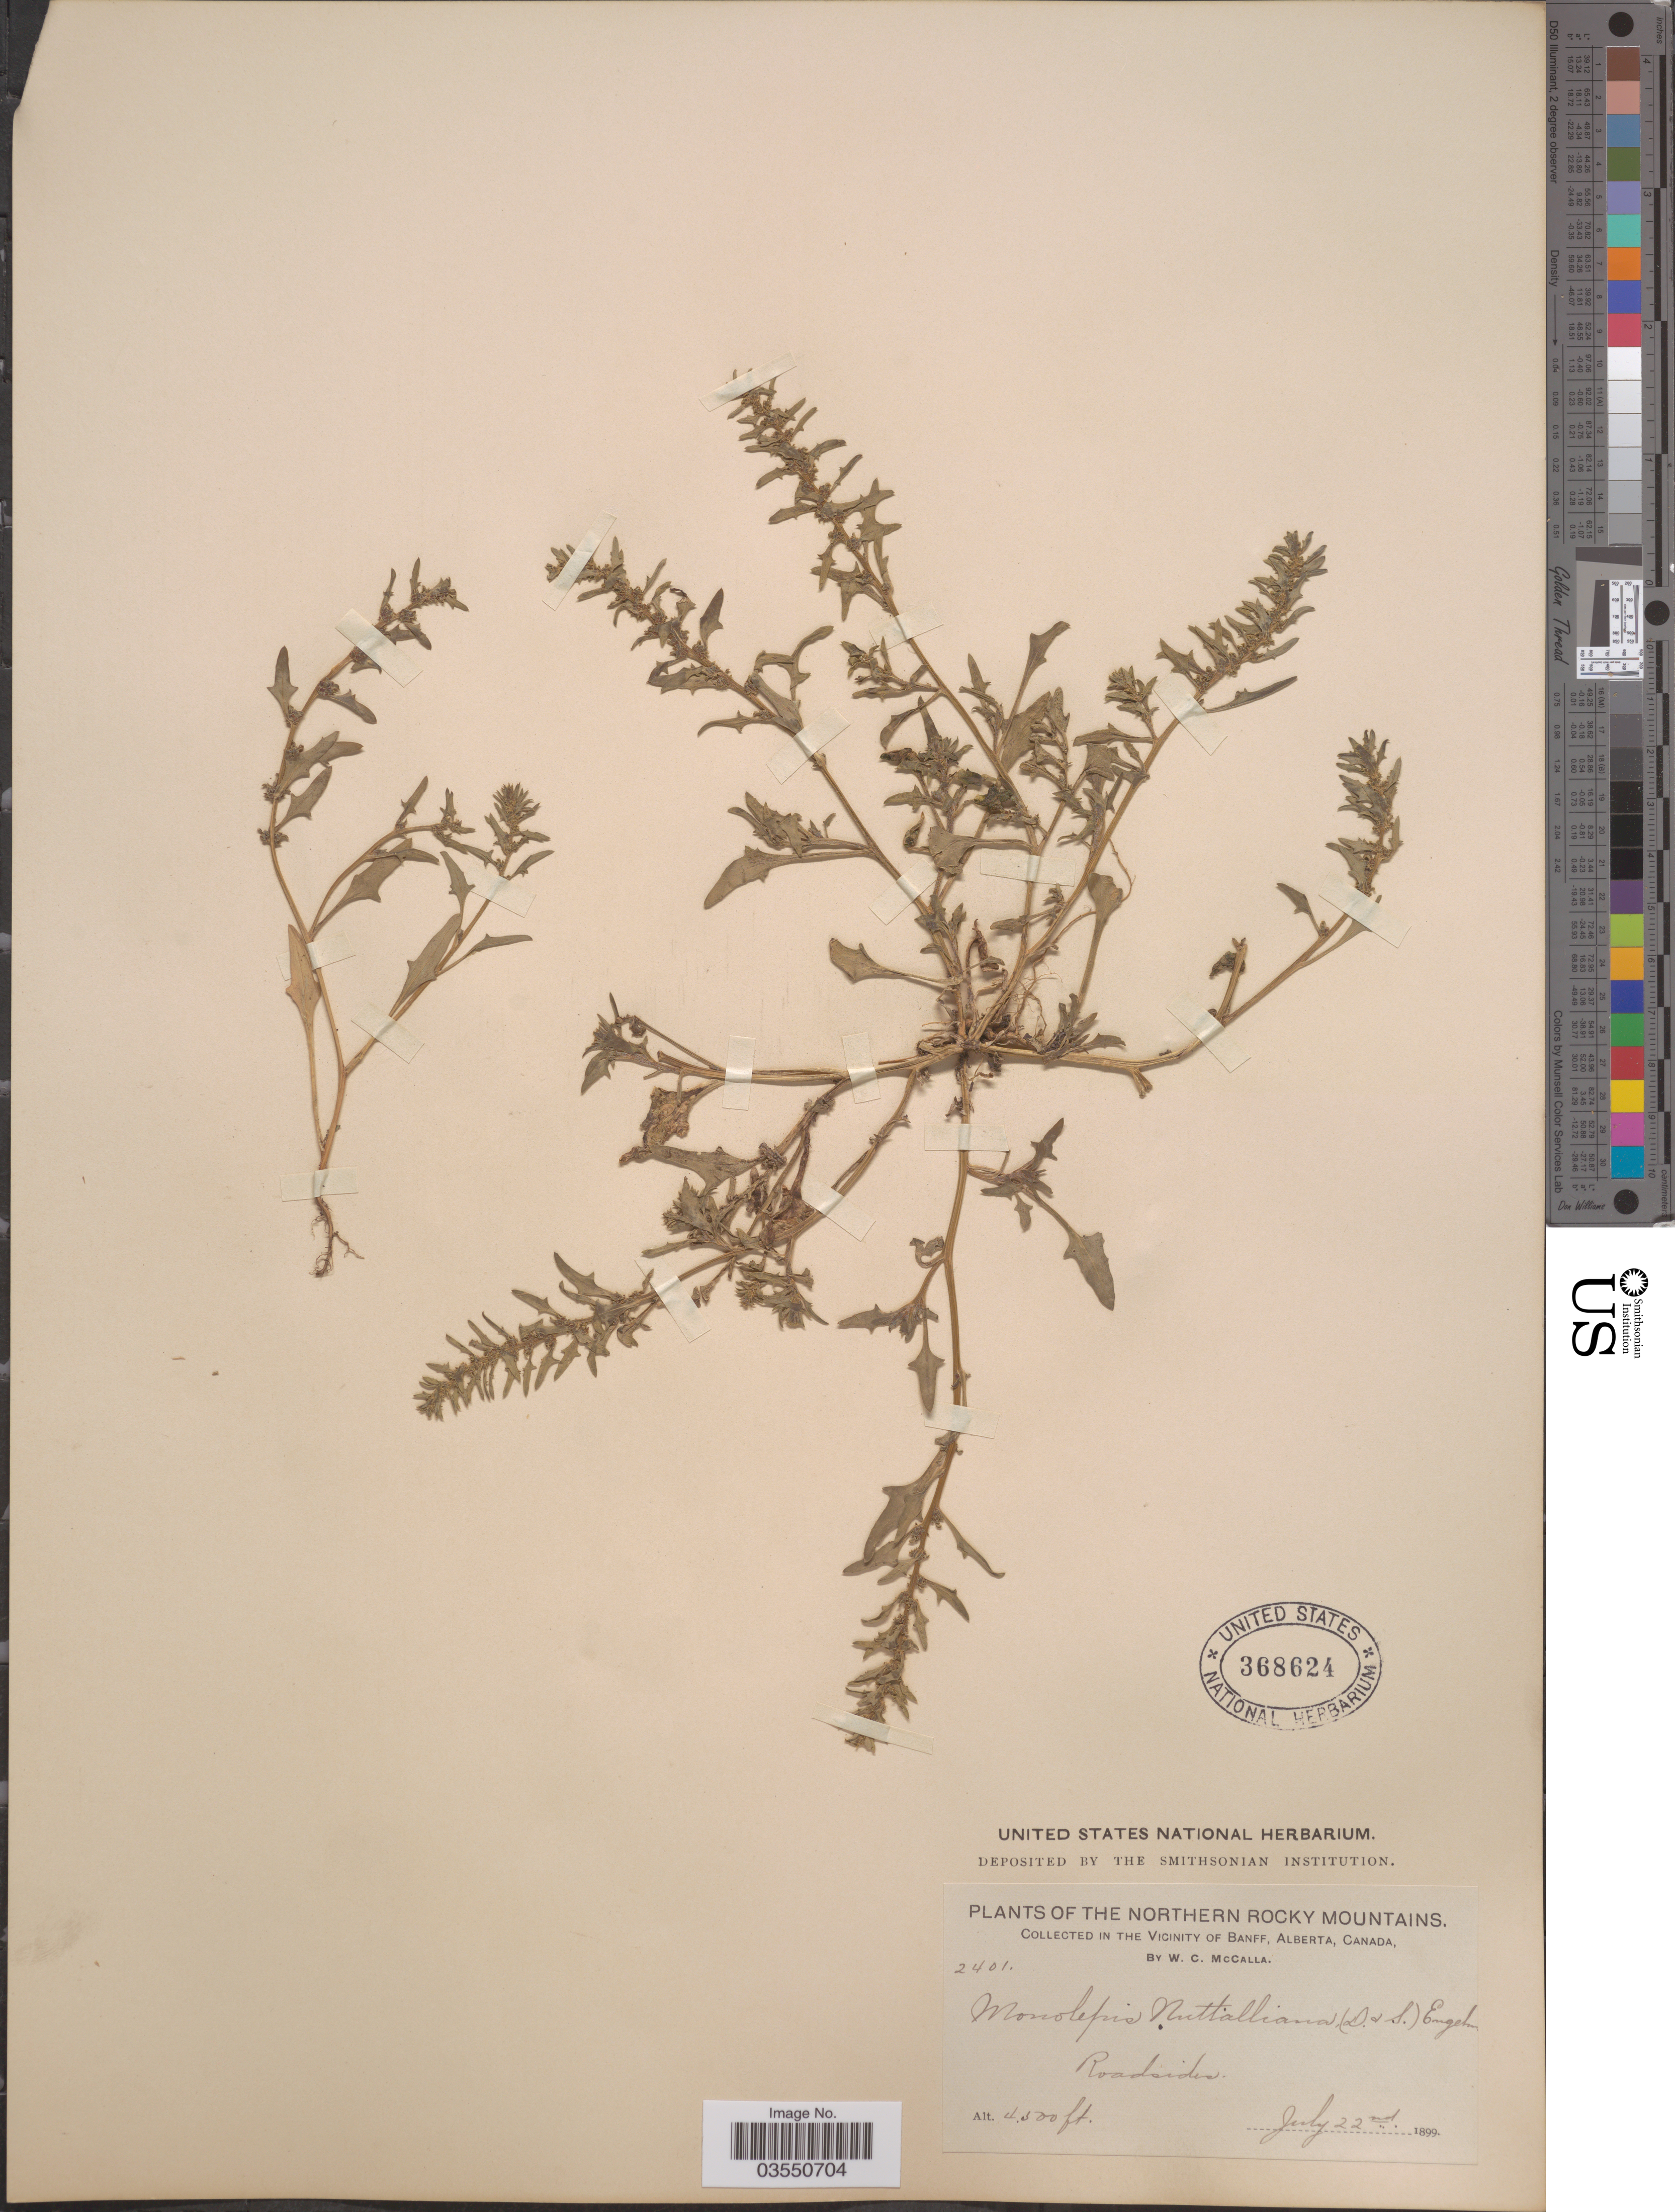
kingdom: Plantae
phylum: Tracheophyta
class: Magnoliopsida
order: Caryophyllales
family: Amaranthaceae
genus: Blitum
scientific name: Blitum nuttallianum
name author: Schult.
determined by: U.S. National Herbarium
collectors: W. McCalla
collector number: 2401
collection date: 1899-07-22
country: Canada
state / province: Alberta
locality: Northern Rocky Mountains. In the Vicinity of Banff. Roadsides.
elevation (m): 1372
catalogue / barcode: US 368624